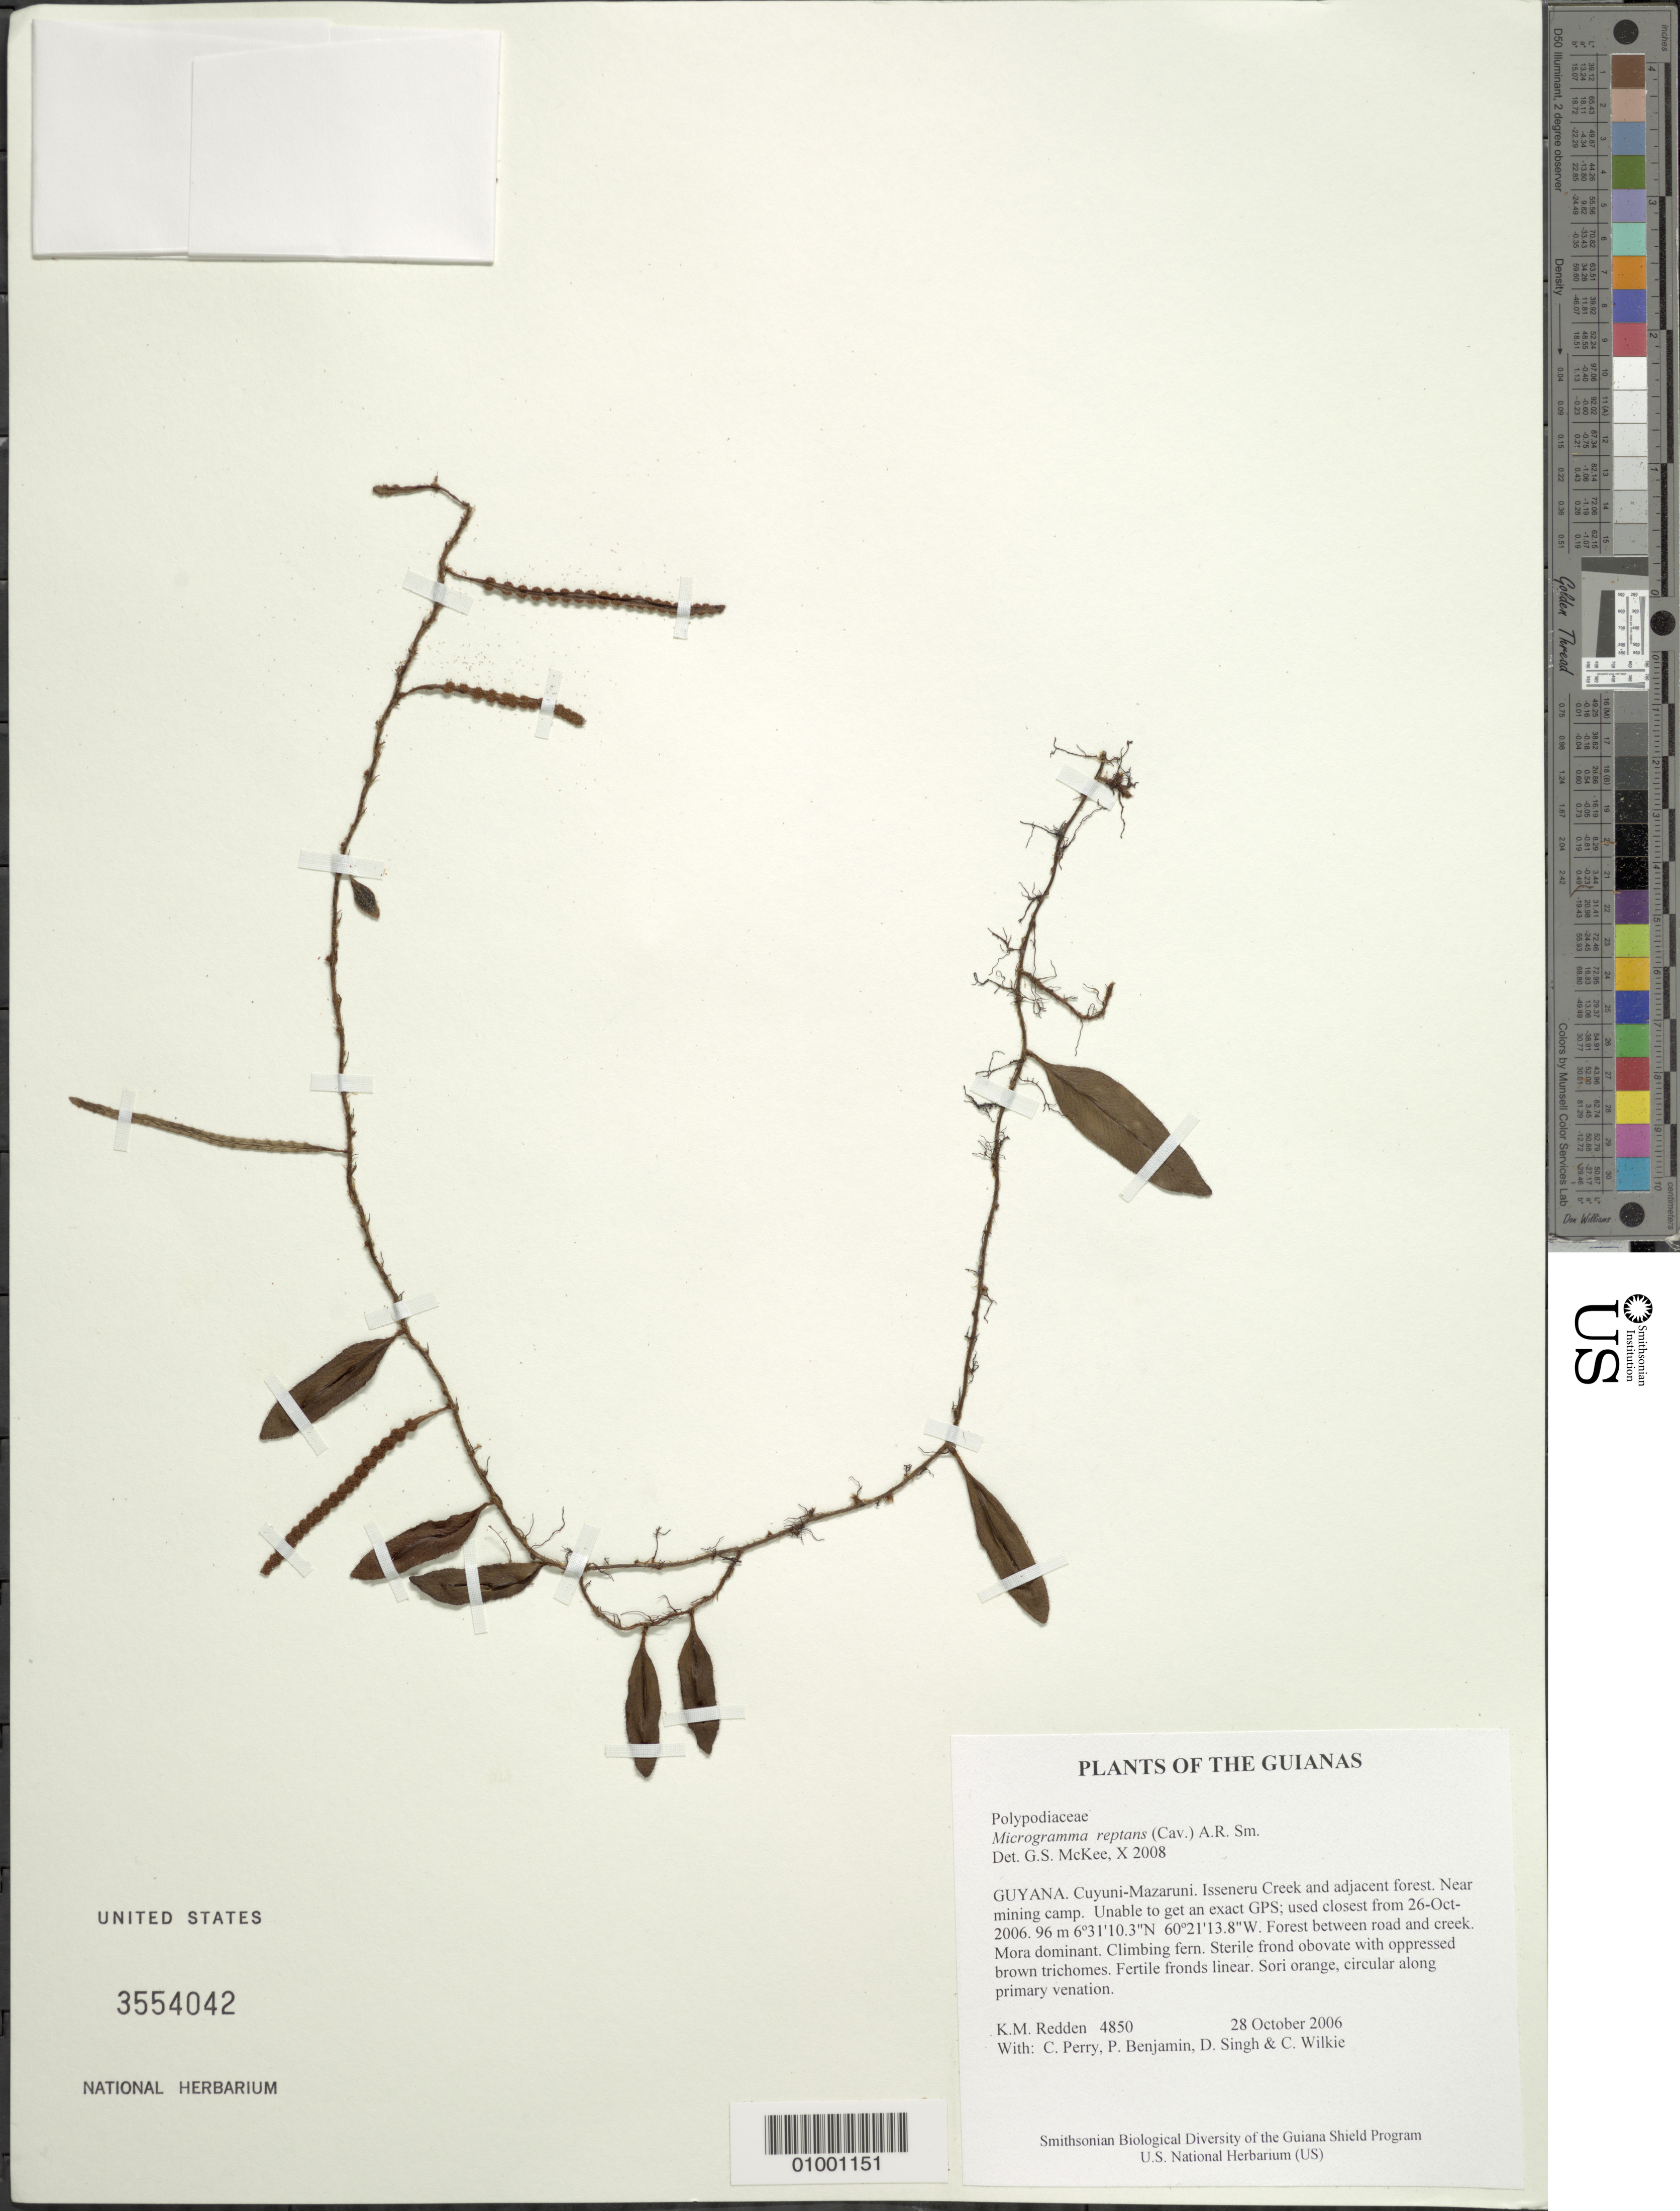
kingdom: Plantae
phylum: Tracheophyta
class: Polypodiopsida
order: Polypodiales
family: Polypodiaceae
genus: Microgramma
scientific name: Microgramma reptans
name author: (Cav.) A.R. Sm.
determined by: McKee, G. S., (US), NMNH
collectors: K. M. Redden, C. Perry, P. Benjamin, D. Singh & C. Wilkie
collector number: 4850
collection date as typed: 28 October 2006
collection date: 2006-10-28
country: Guyana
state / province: Cuyuni-Mazaruni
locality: Isseneru Creek and adjacent forest. Near mining camp. Unable to get an exact GPS; used closest from 26-Oct-2006.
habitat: Forest between road and creek. Mora dominant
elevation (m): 96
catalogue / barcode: US 3554042